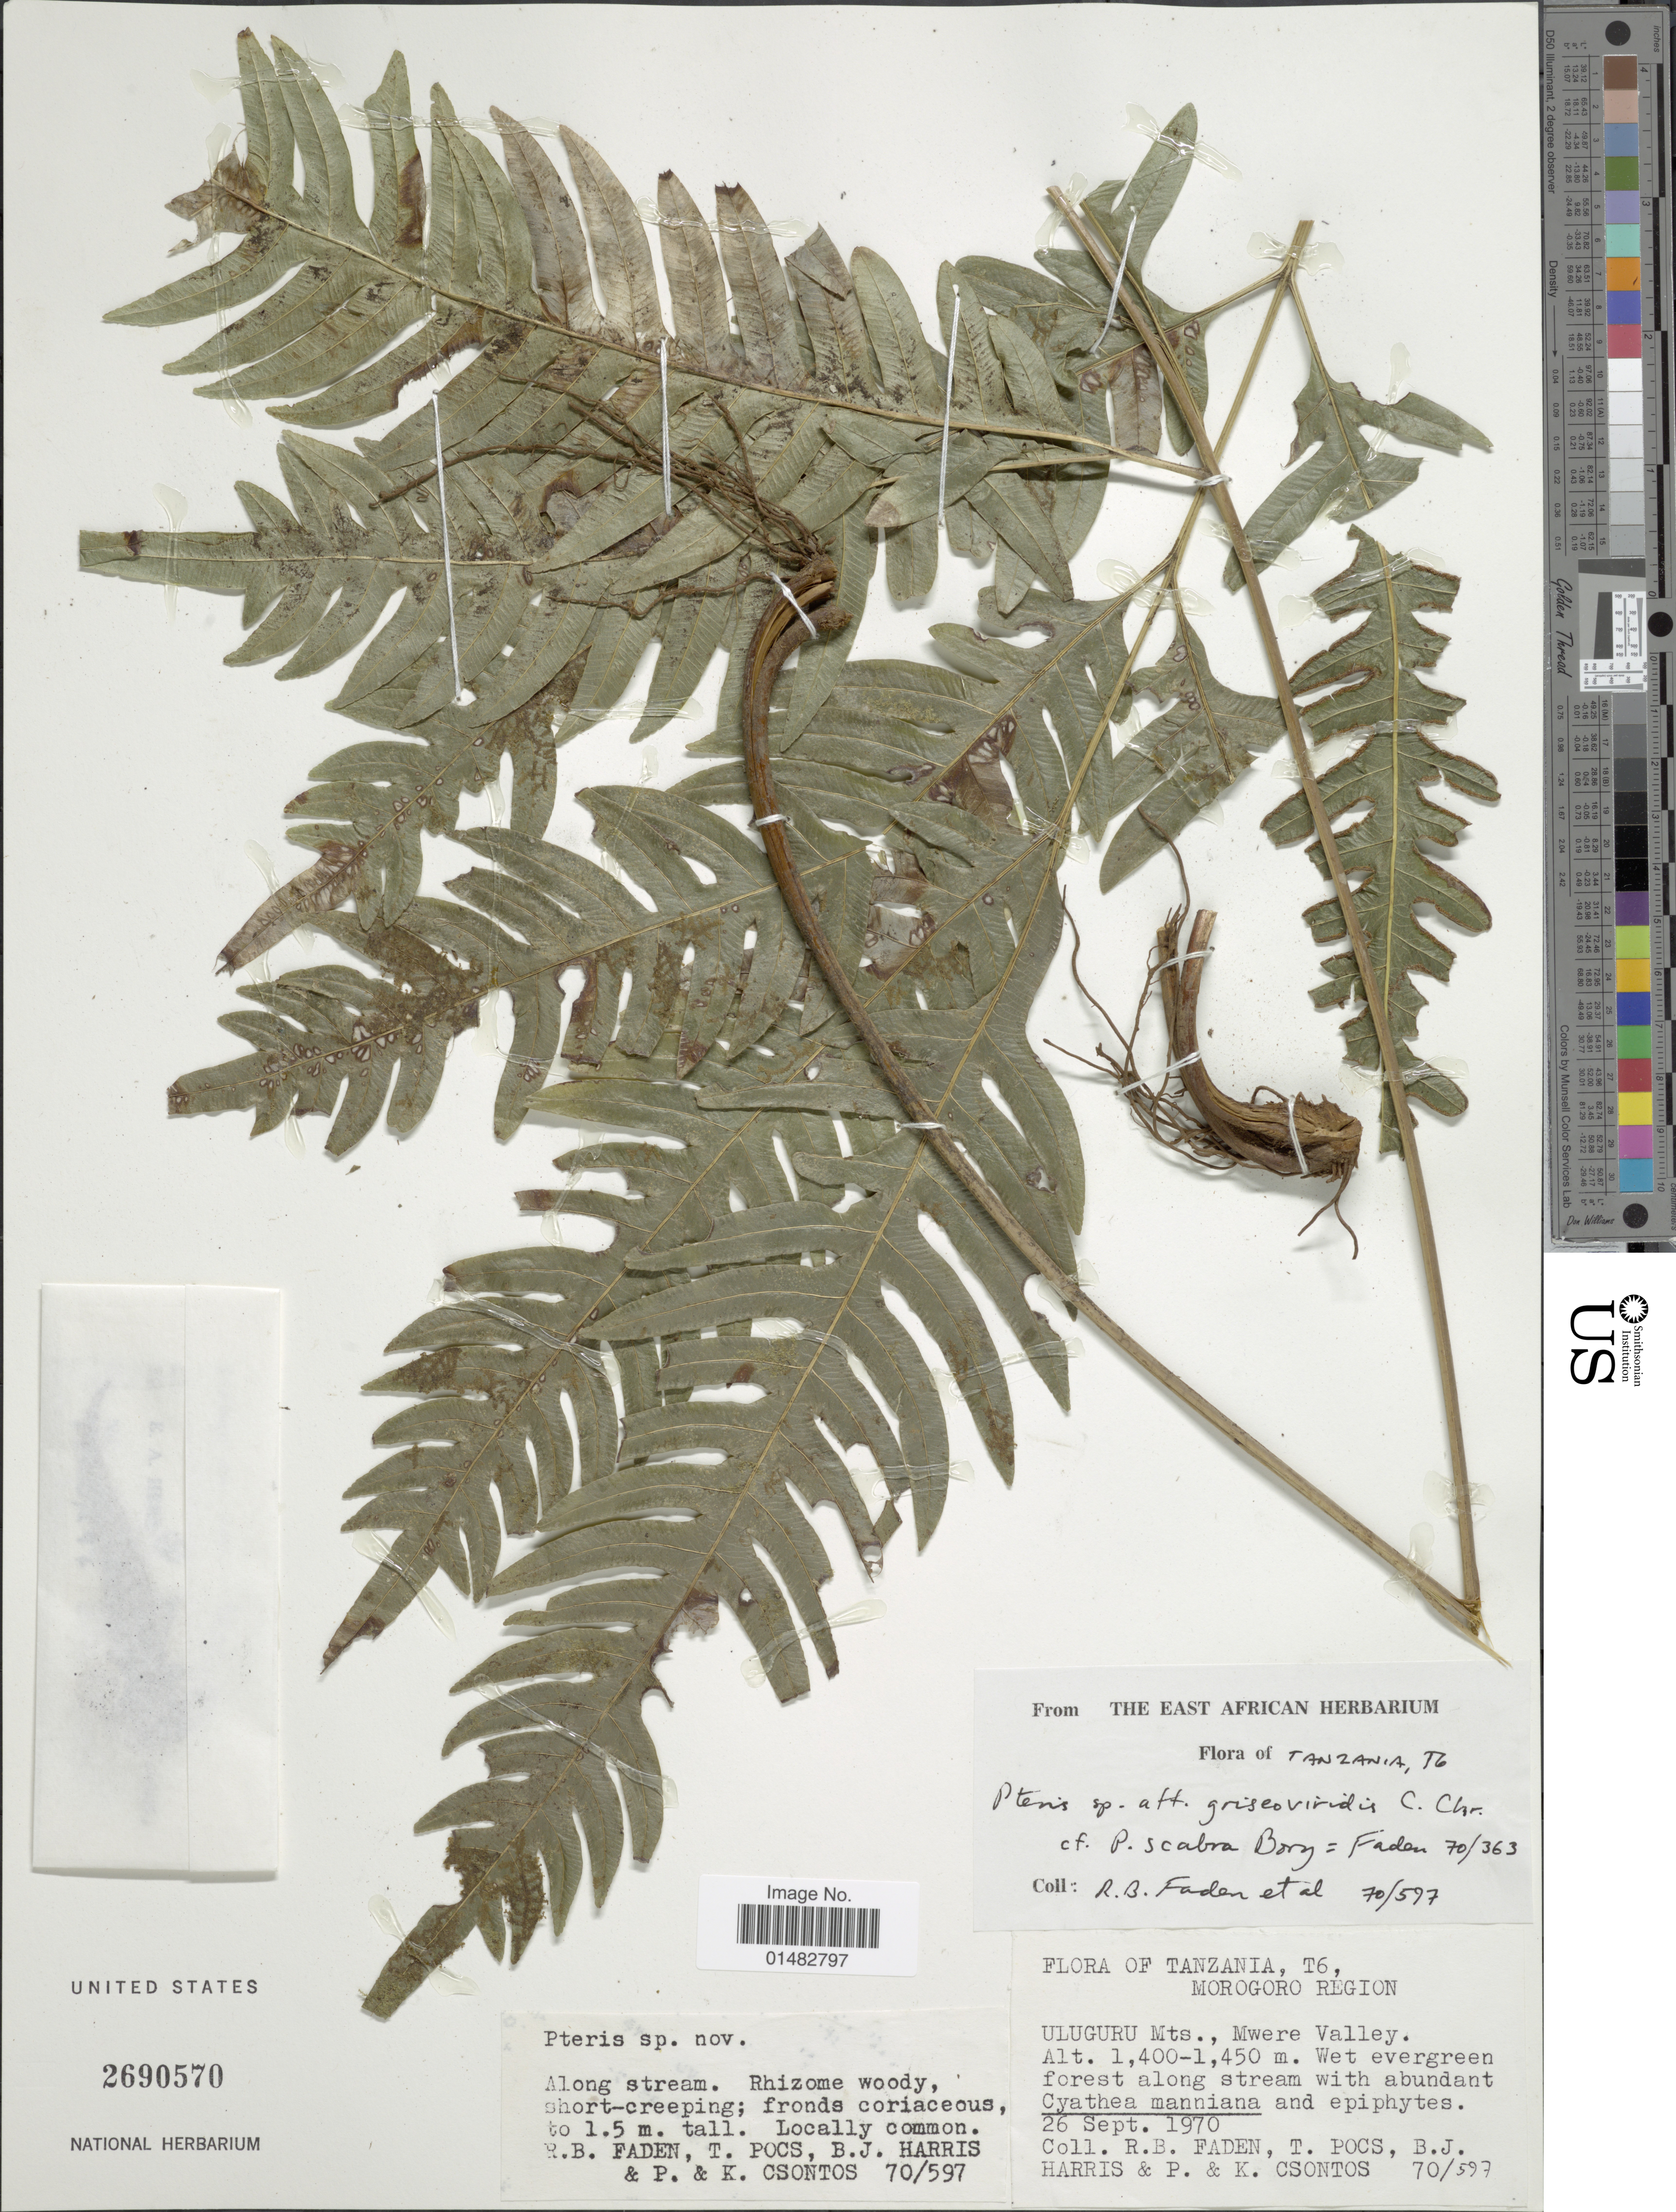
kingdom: Plantae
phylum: Tracheophyta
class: Polypodiopsida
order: Polypodiales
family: Pteridaceae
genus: Pteris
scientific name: Pteris dentata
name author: Forssk.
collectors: R. B. Faden, T. Pocs, B. J. Harris, P. Csontos & K. Csontos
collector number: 70/597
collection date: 1970-09-26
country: Tanzania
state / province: Morogoro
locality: Tanzania, T6, Morogoro Region, Uluguru Mts., Mwere Valley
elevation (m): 1400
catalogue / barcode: US 2690570